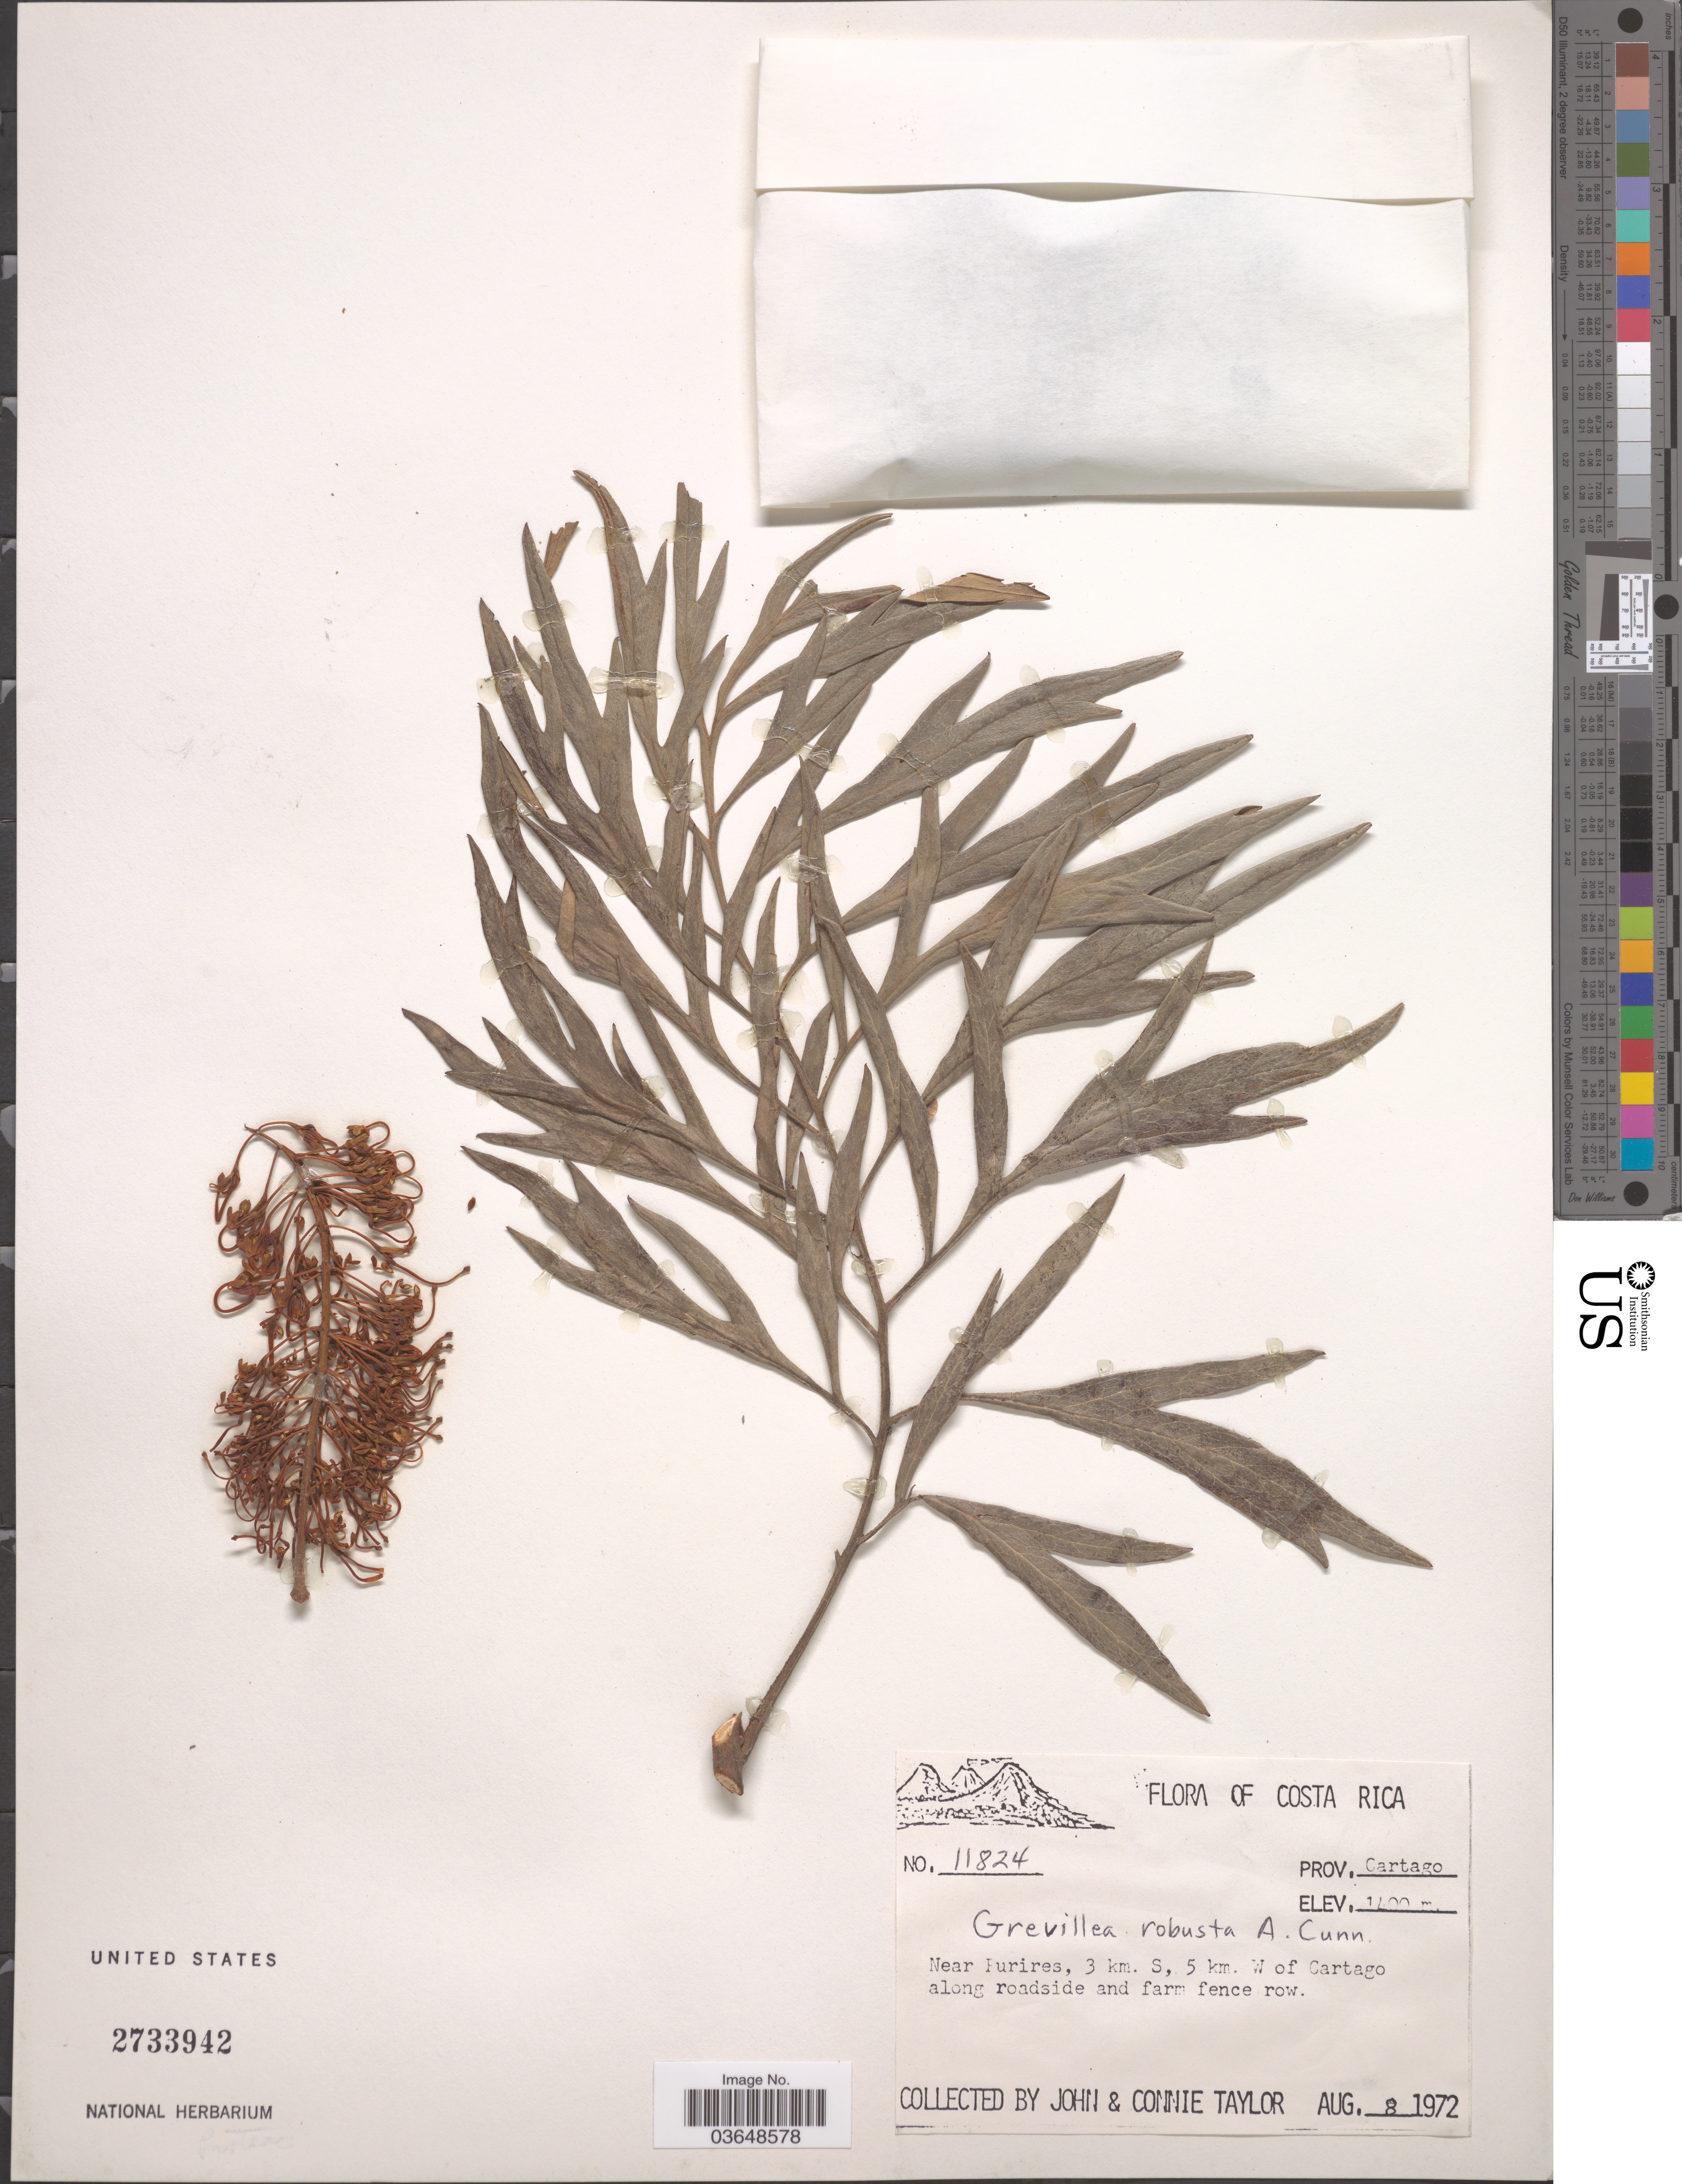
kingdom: Plantae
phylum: Tracheophyta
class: Magnoliopsida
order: Proteales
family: Proteaceae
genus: Grevillea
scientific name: Grevillea robusta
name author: A. Cunn.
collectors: J. Taylor & C. Taylor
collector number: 11824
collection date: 1972-08-08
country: Costa Rica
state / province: Cartago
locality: Near Purires, 3 km. S, 5 km. W of Cartago.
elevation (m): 1400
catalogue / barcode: US 2733942